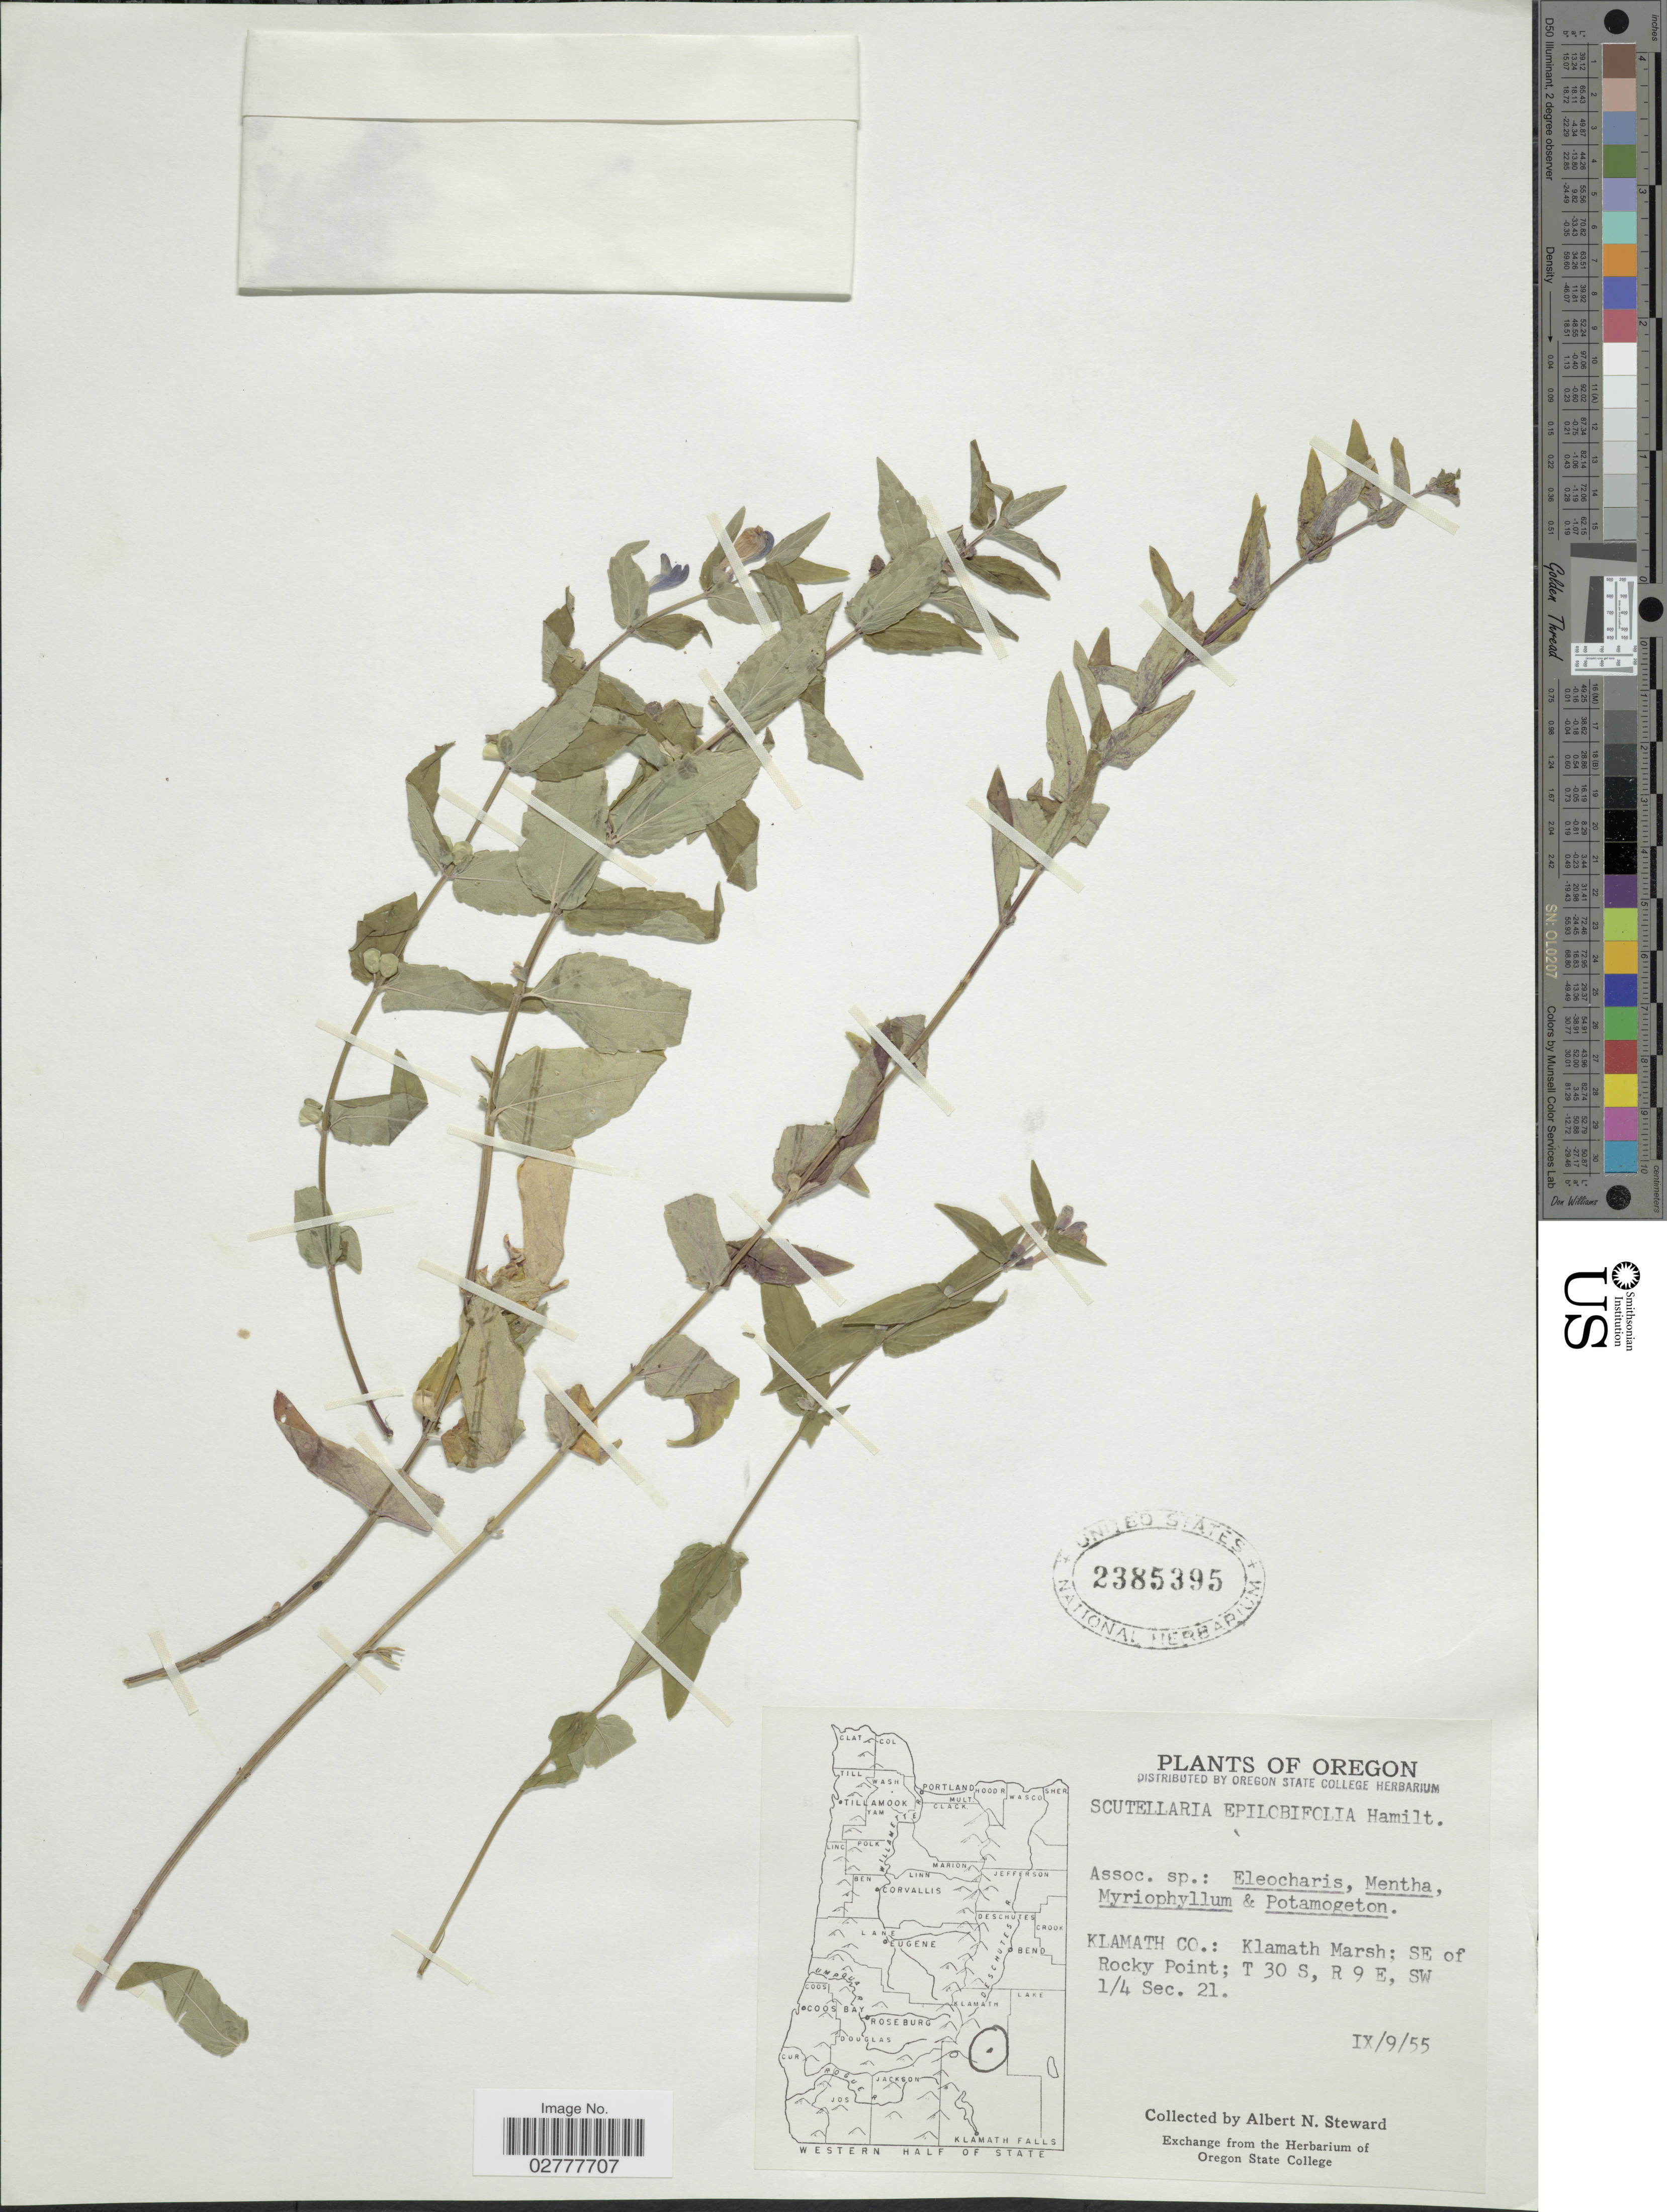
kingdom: Plantae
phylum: Tracheophyta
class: Magnoliopsida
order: Lamiales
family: Lamiaceae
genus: Scutellaria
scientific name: Scutellaria epilobiifolia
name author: A. Ham.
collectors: A. N. Steward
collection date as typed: Transcribed d/m/y: 9/9/55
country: United States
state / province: Oregon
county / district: Klamath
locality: Klamath Co., Klamath Marsh, SE of Rocky Point, T 30 S, R 9 E, SW 1/4 Sec. 21.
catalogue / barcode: US 2385395